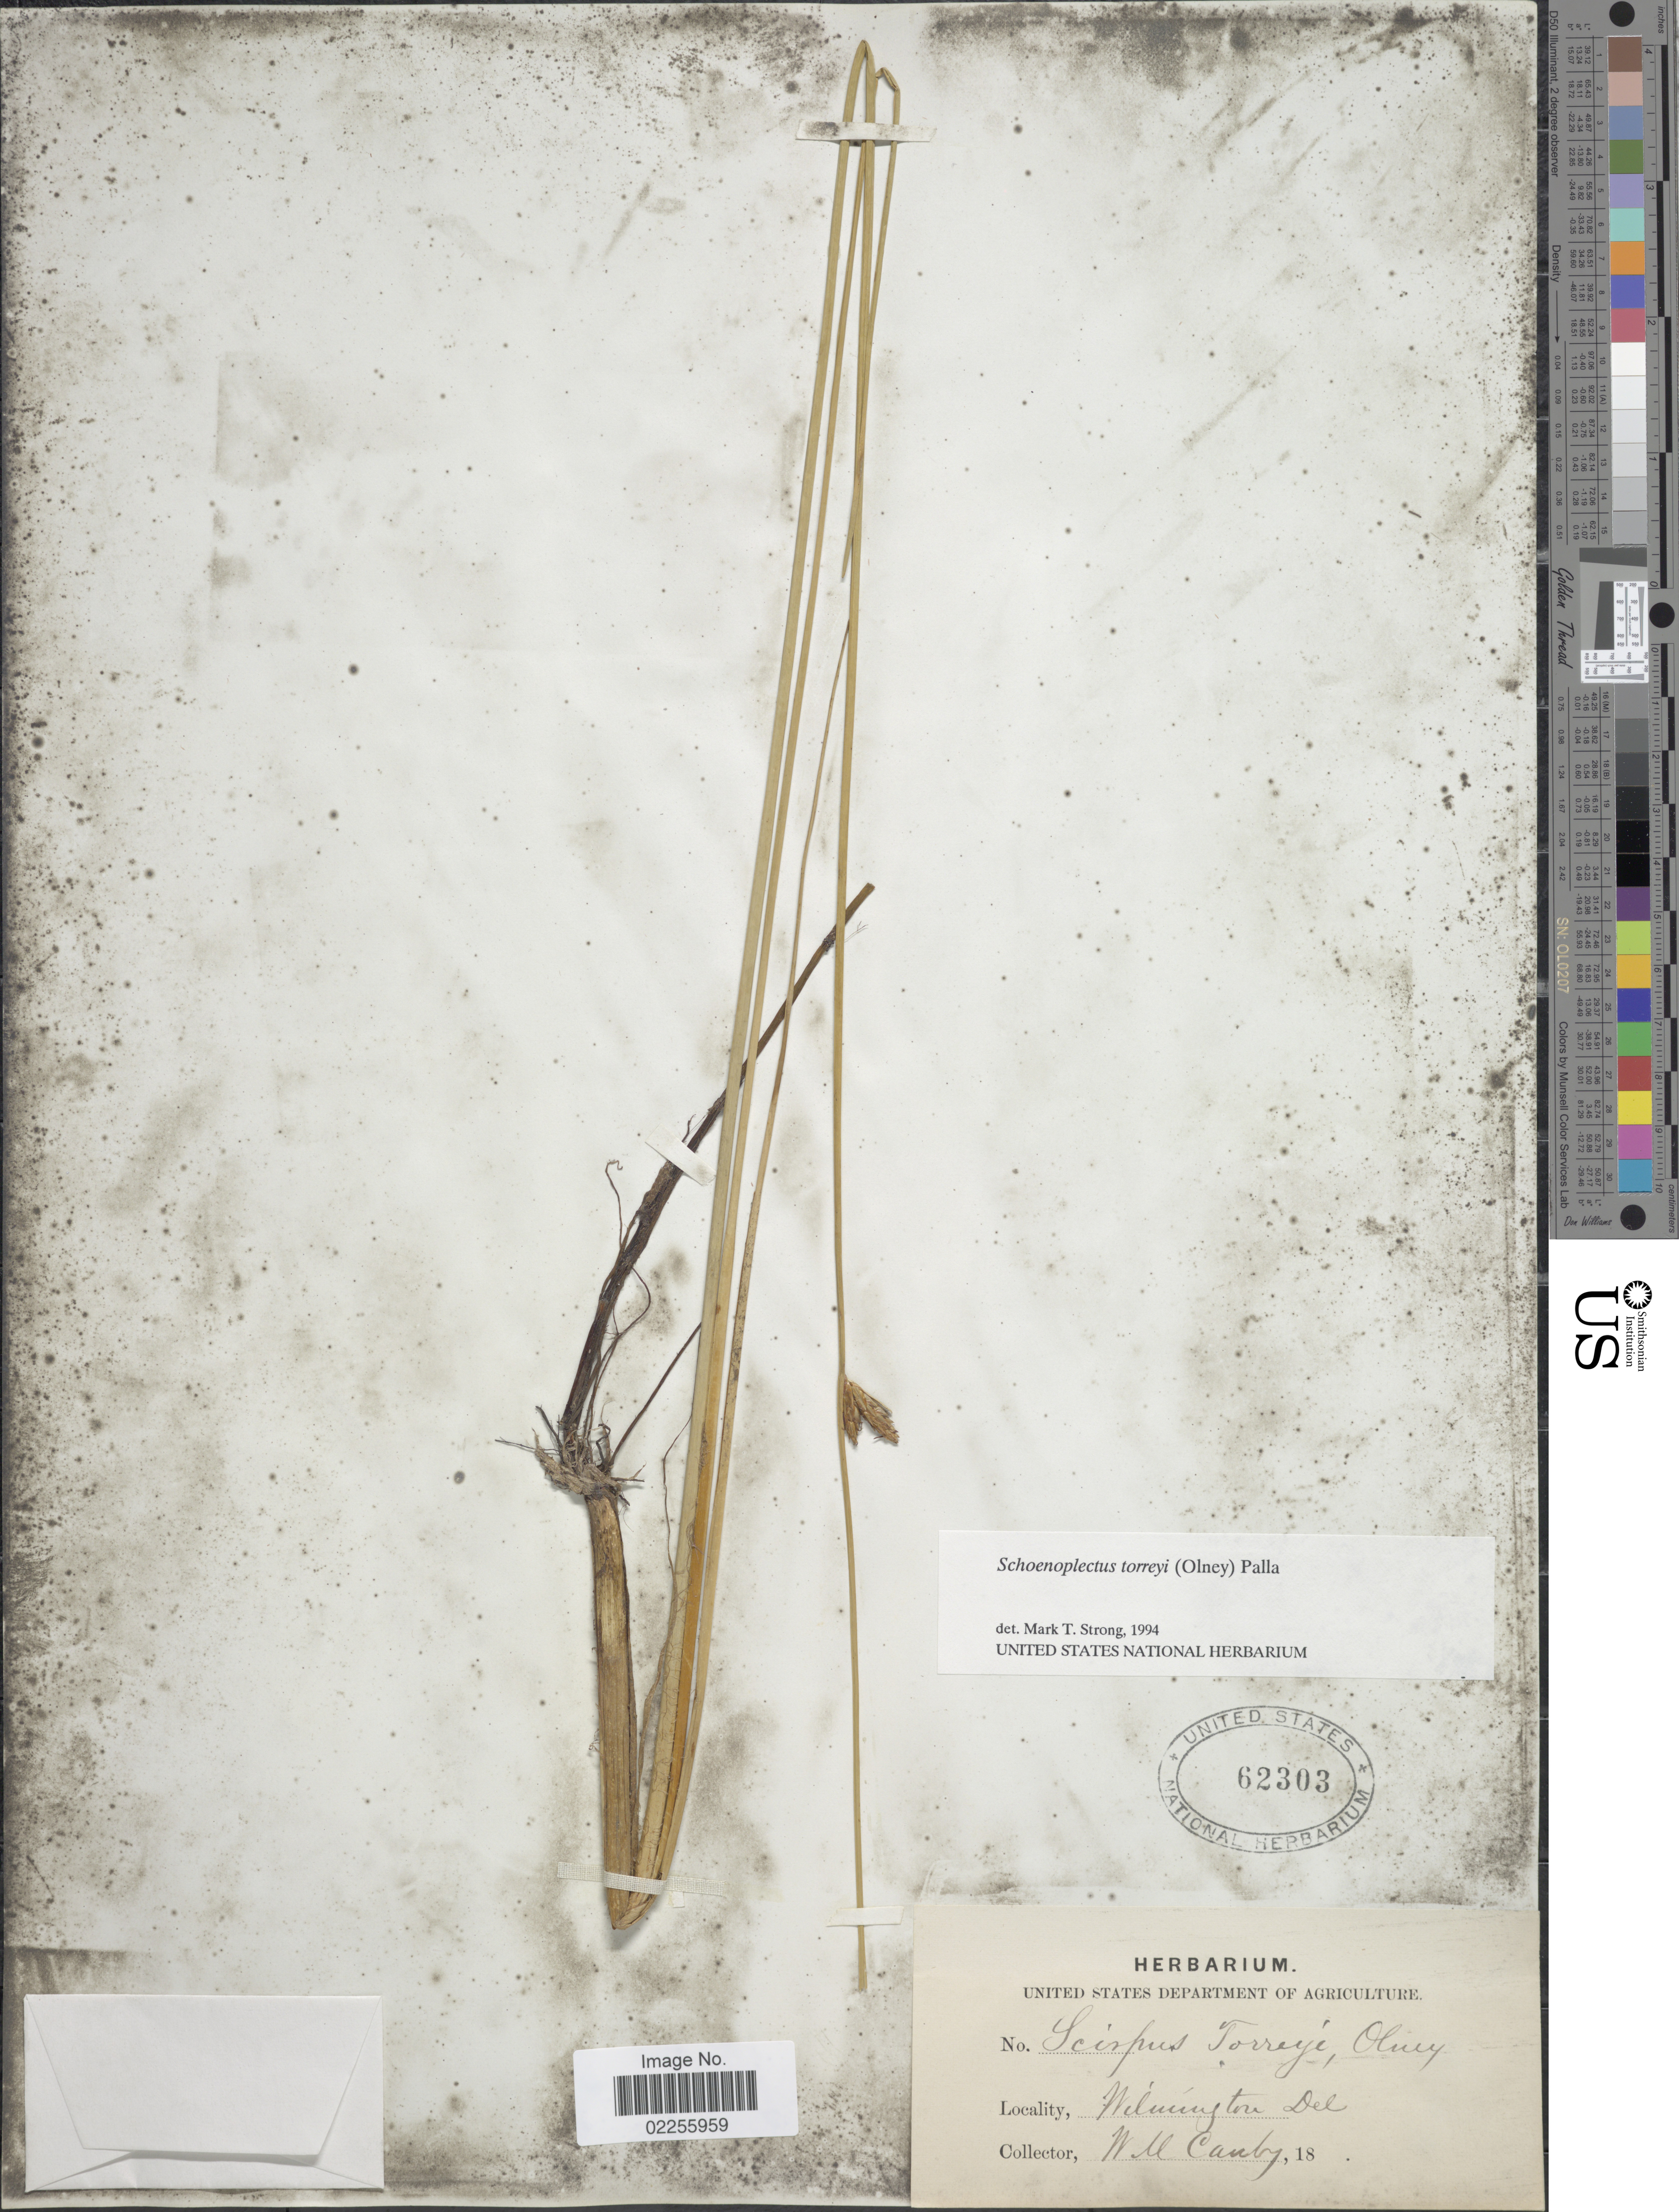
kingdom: Plantae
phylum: Tracheophyta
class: Liliopsida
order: Poales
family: Cyperaceae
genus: Schoenoplectus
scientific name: Schoenoplectus torreyi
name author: (Olney) Palla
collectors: W. M. Canby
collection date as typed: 18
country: United States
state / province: Delaware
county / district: New Castle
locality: Wilmington Del.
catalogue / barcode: US 62303